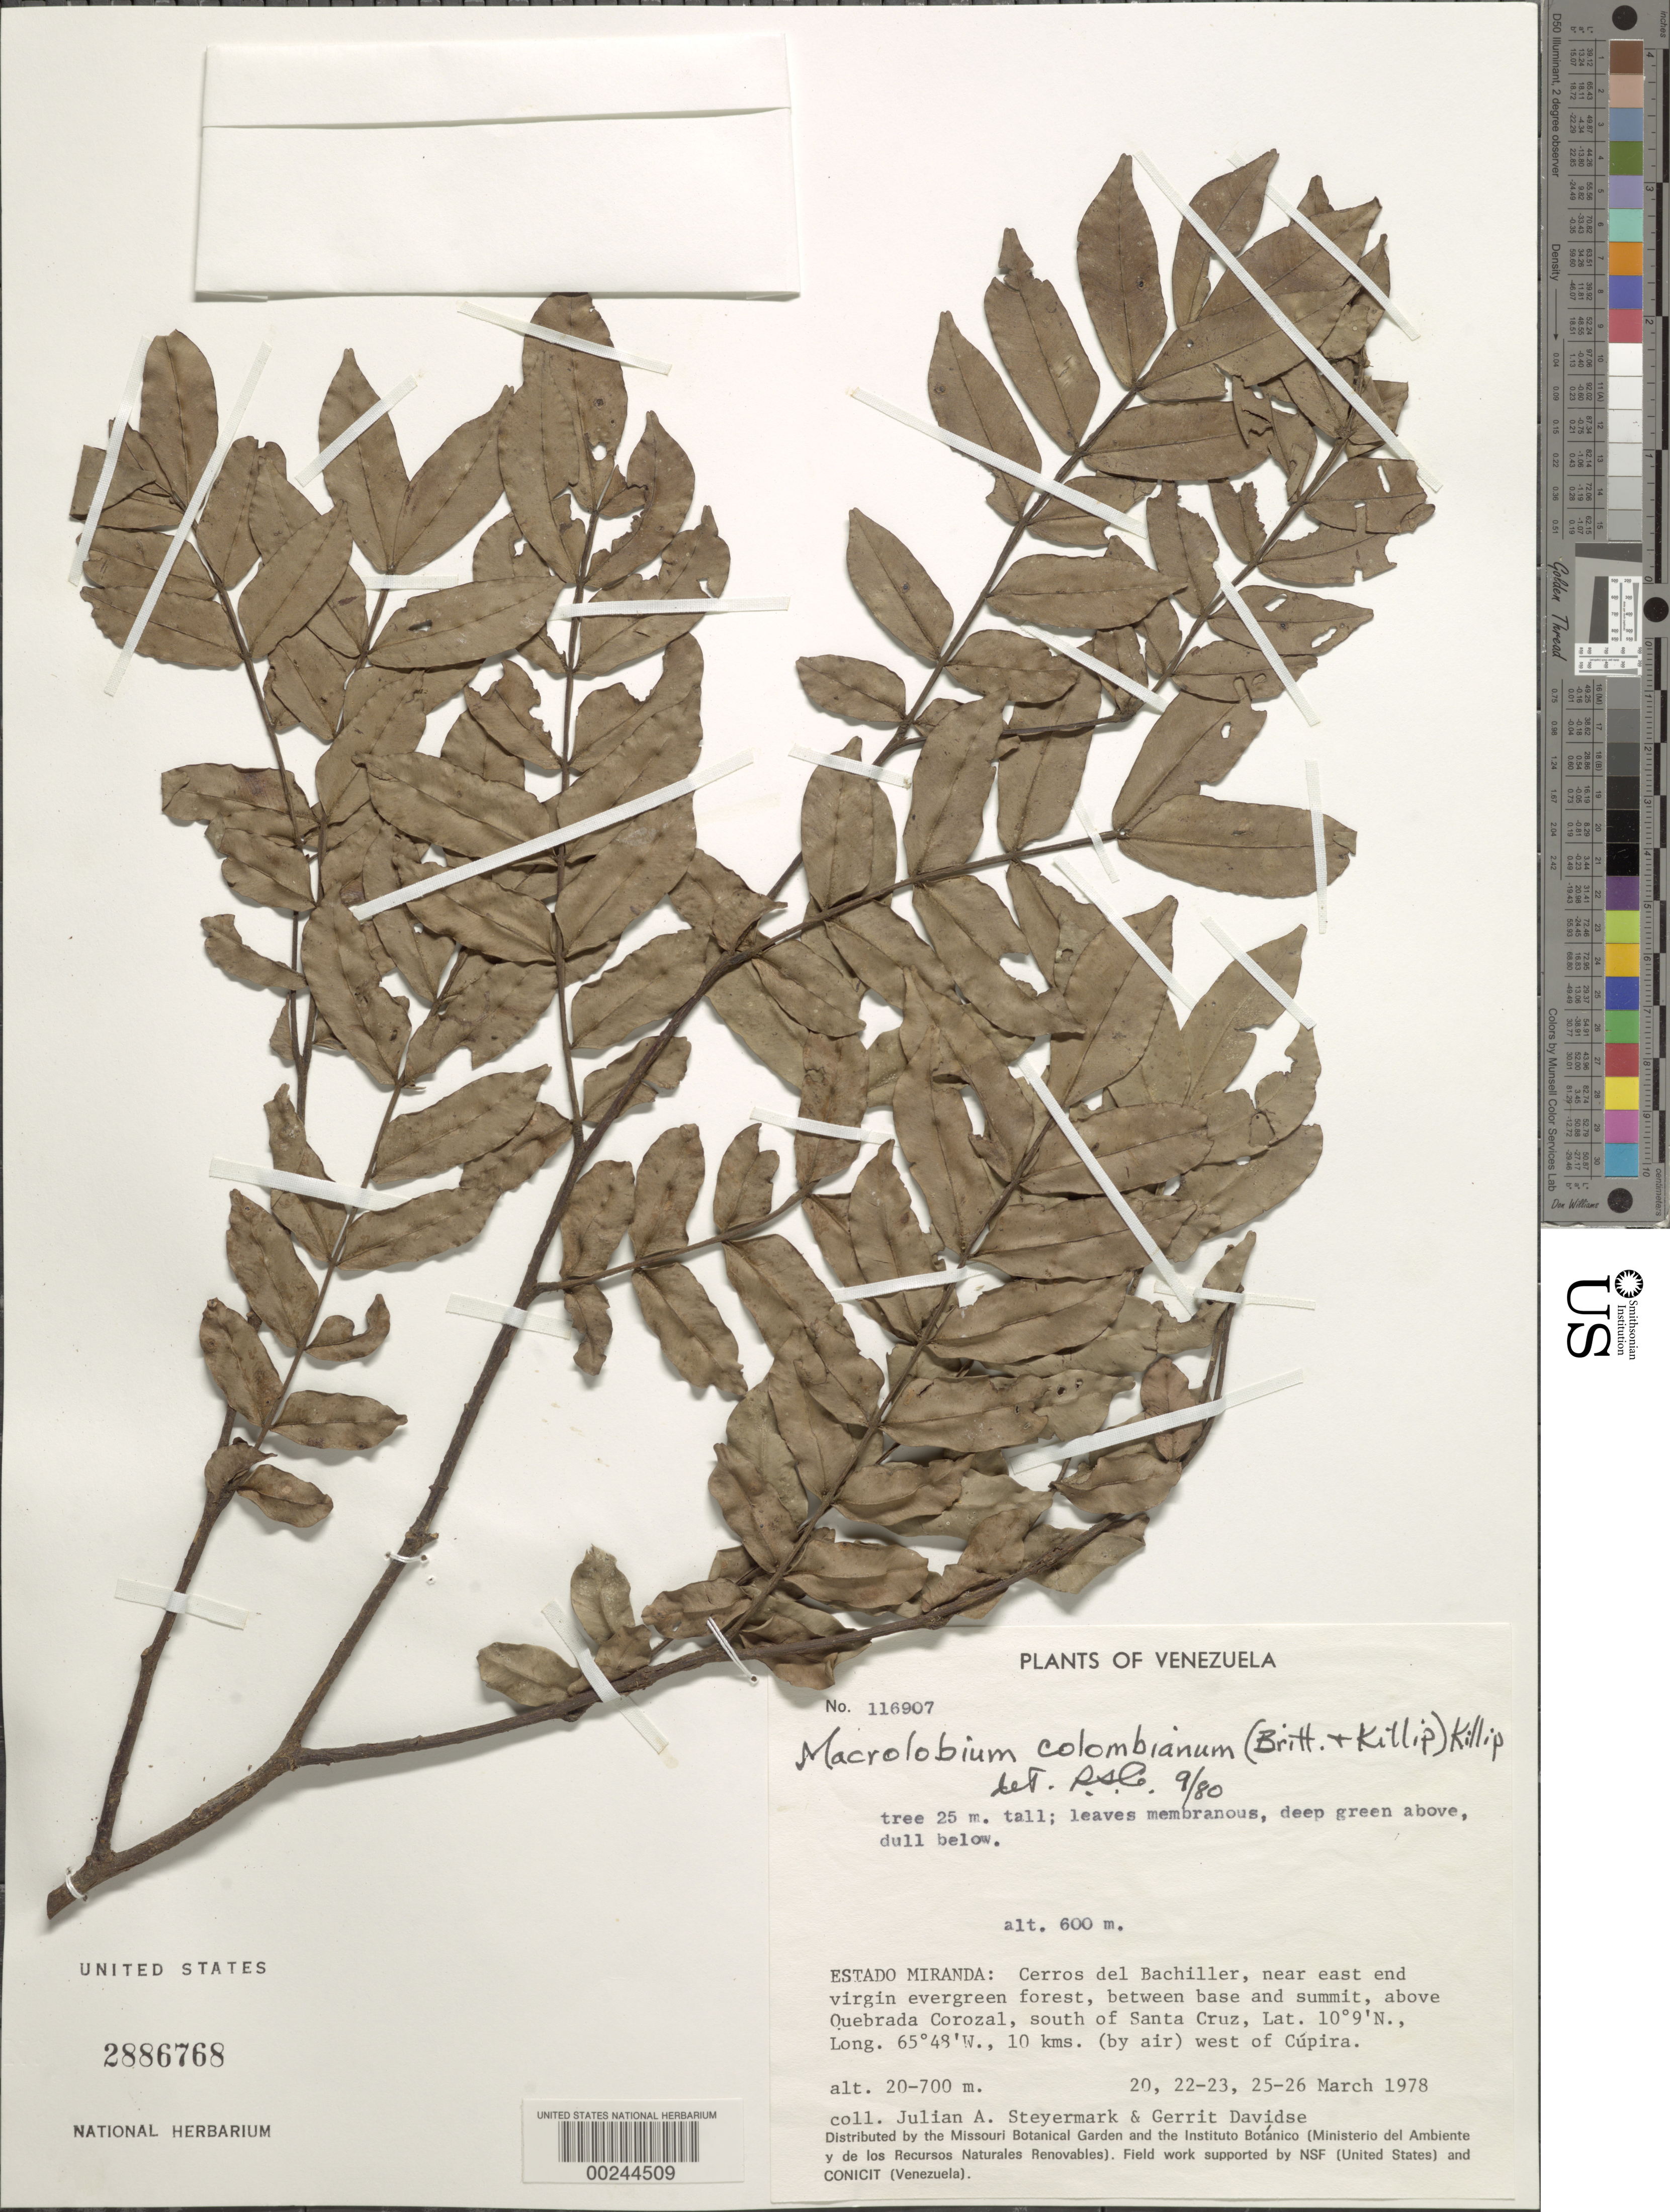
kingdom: Plantae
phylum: Tracheophyta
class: Magnoliopsida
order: Fabales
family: Fabaceae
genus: Macrolobium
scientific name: Macrolobium colombianum var. colombianum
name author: (Britton & Killip) Killip ex L. Uribe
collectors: J. Steyermark & G. Davidse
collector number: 116907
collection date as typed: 20 Mar 1978 to 26 Mar 1978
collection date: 1978-03-20/1978-03-26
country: Venezuela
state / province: Miranda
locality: Cerros del Bachiller near E end forest between base and summit, above Quebrada Corozal S of Santa Cruz, 10 km (air) W of Cupira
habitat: Virgin evergreen forest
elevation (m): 20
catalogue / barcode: US 2886768